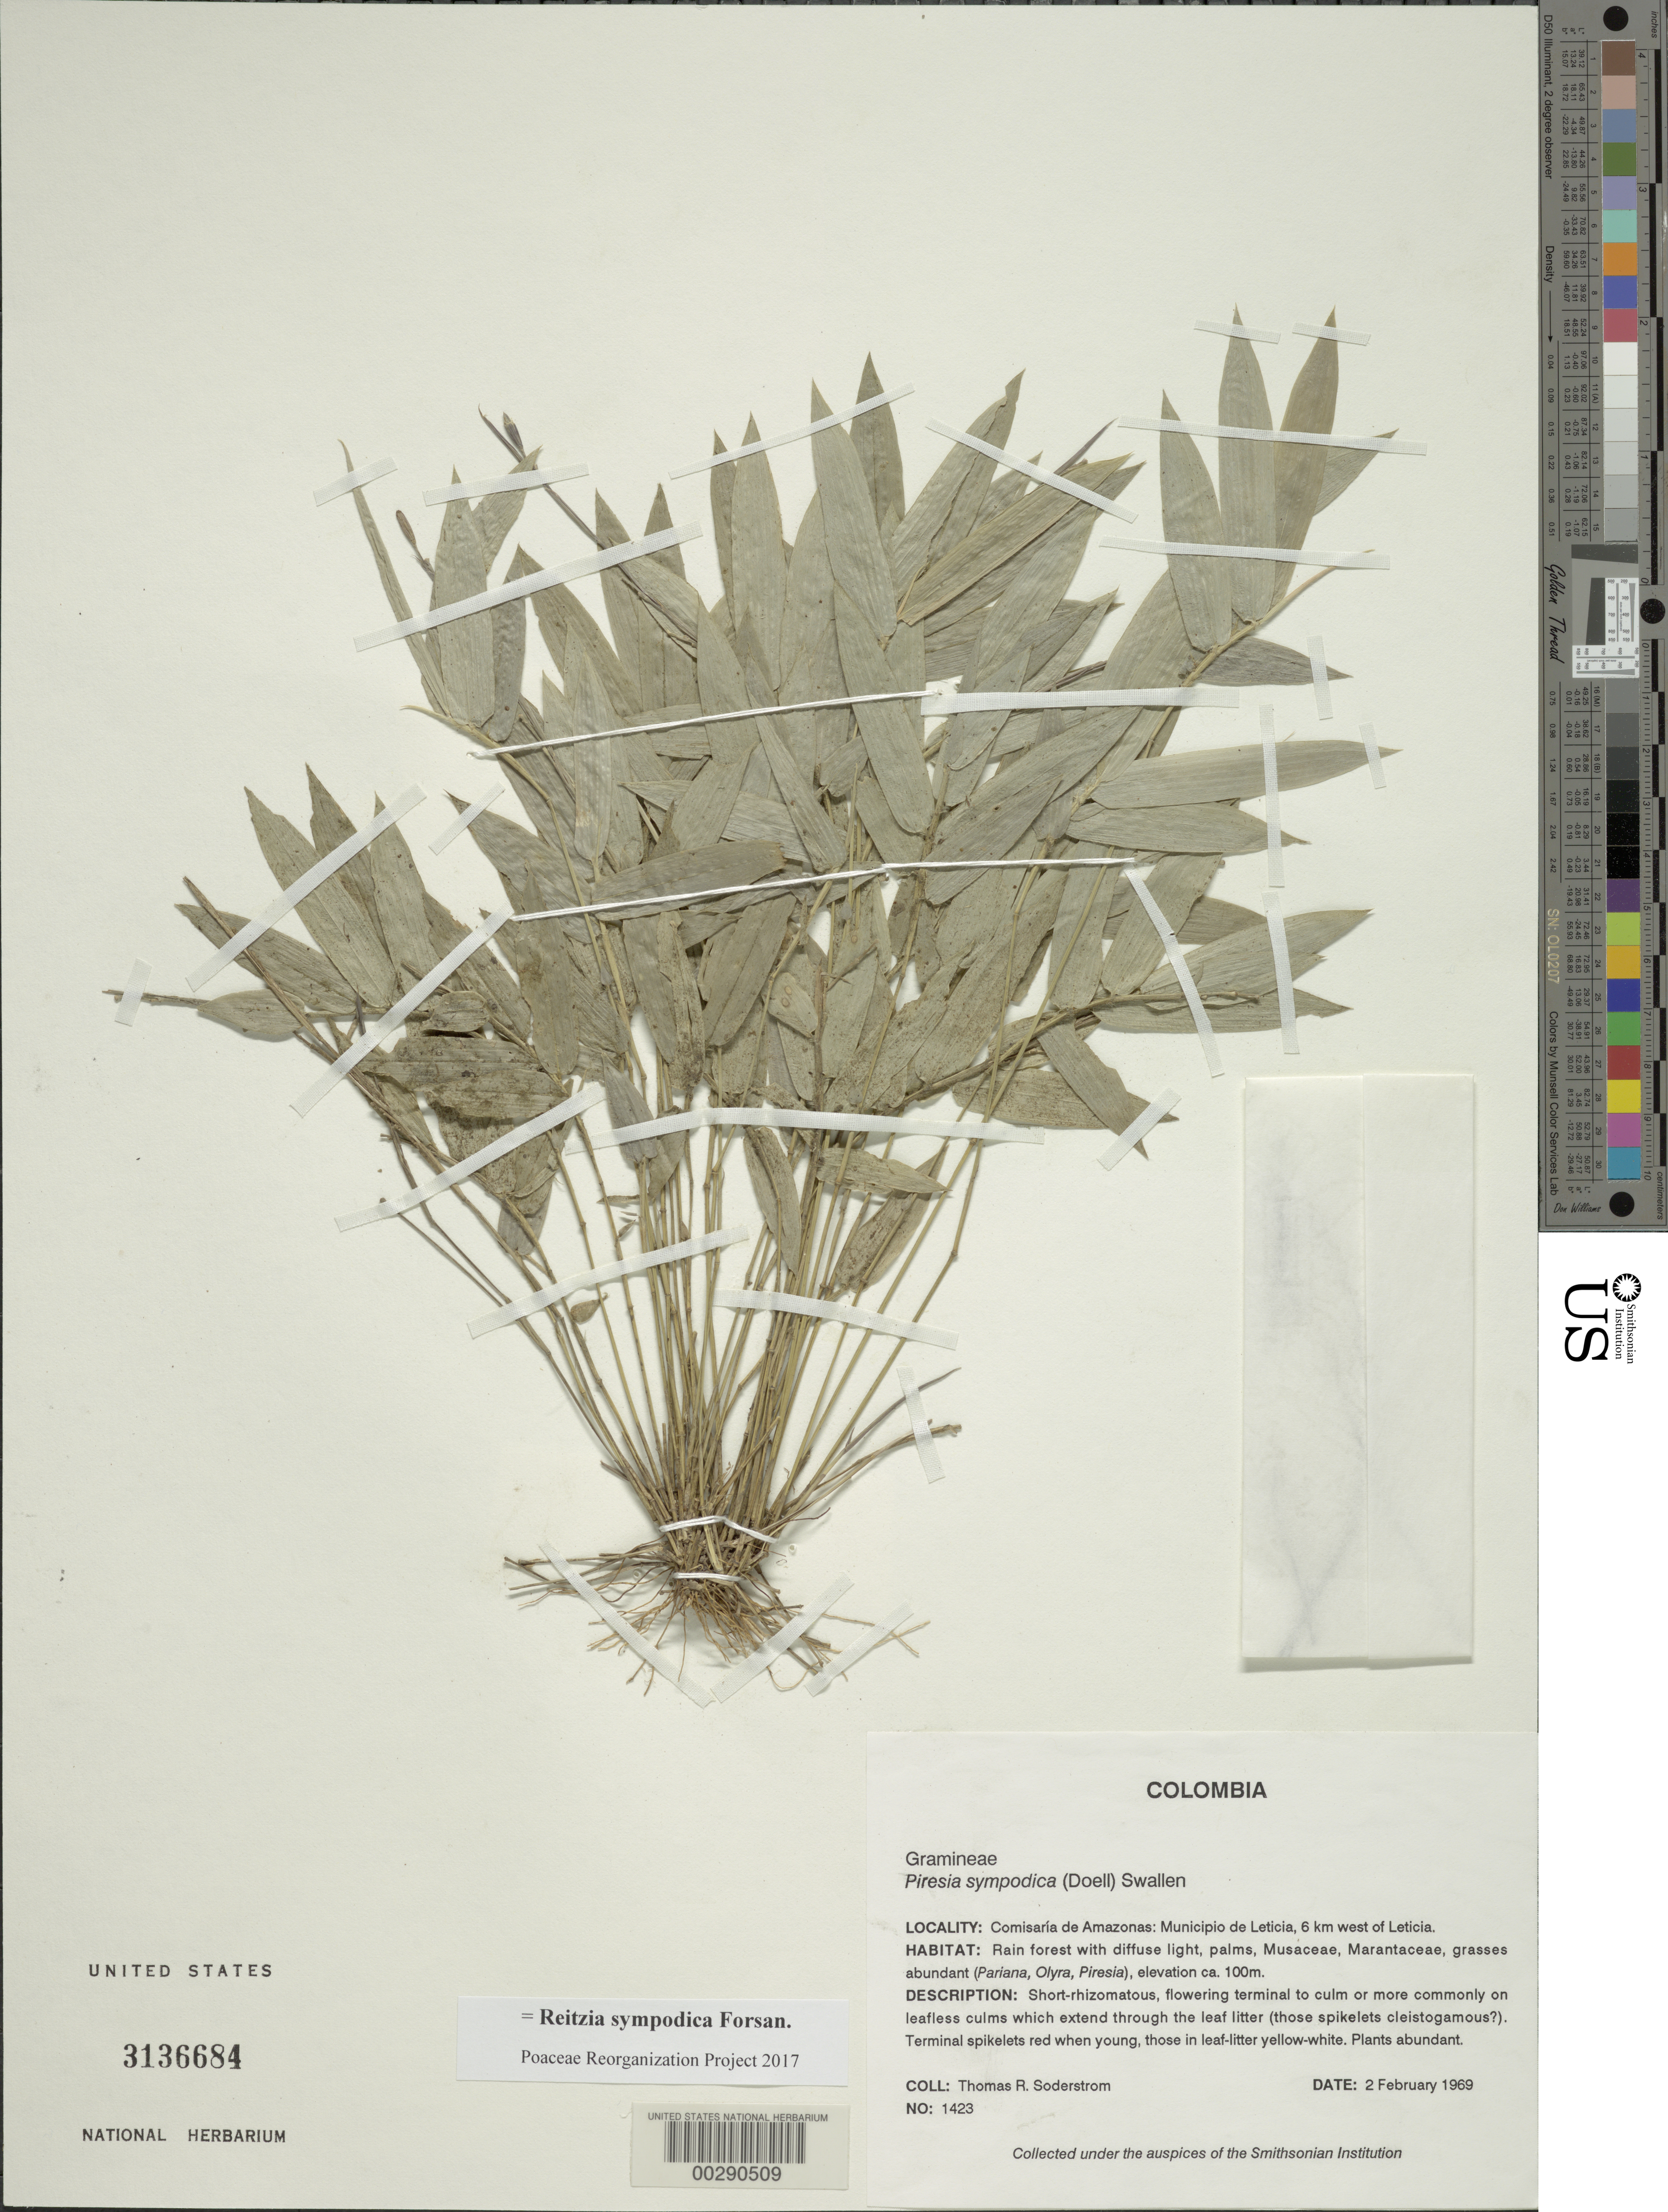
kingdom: Plantae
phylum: Tracheophyta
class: Liliopsida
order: Poales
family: Poaceae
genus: Reitzia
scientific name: Reitzia sympodica ined. 2019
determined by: Poaceae Reorganization Project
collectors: T. R. Soderstrom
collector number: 1423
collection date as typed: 02 Feb 1969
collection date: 1969-02-02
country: Colombia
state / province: Amazônas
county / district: Leticia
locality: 4 km W of Leticia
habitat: Rain forest w/diffuse light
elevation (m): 100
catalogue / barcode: US 3136684